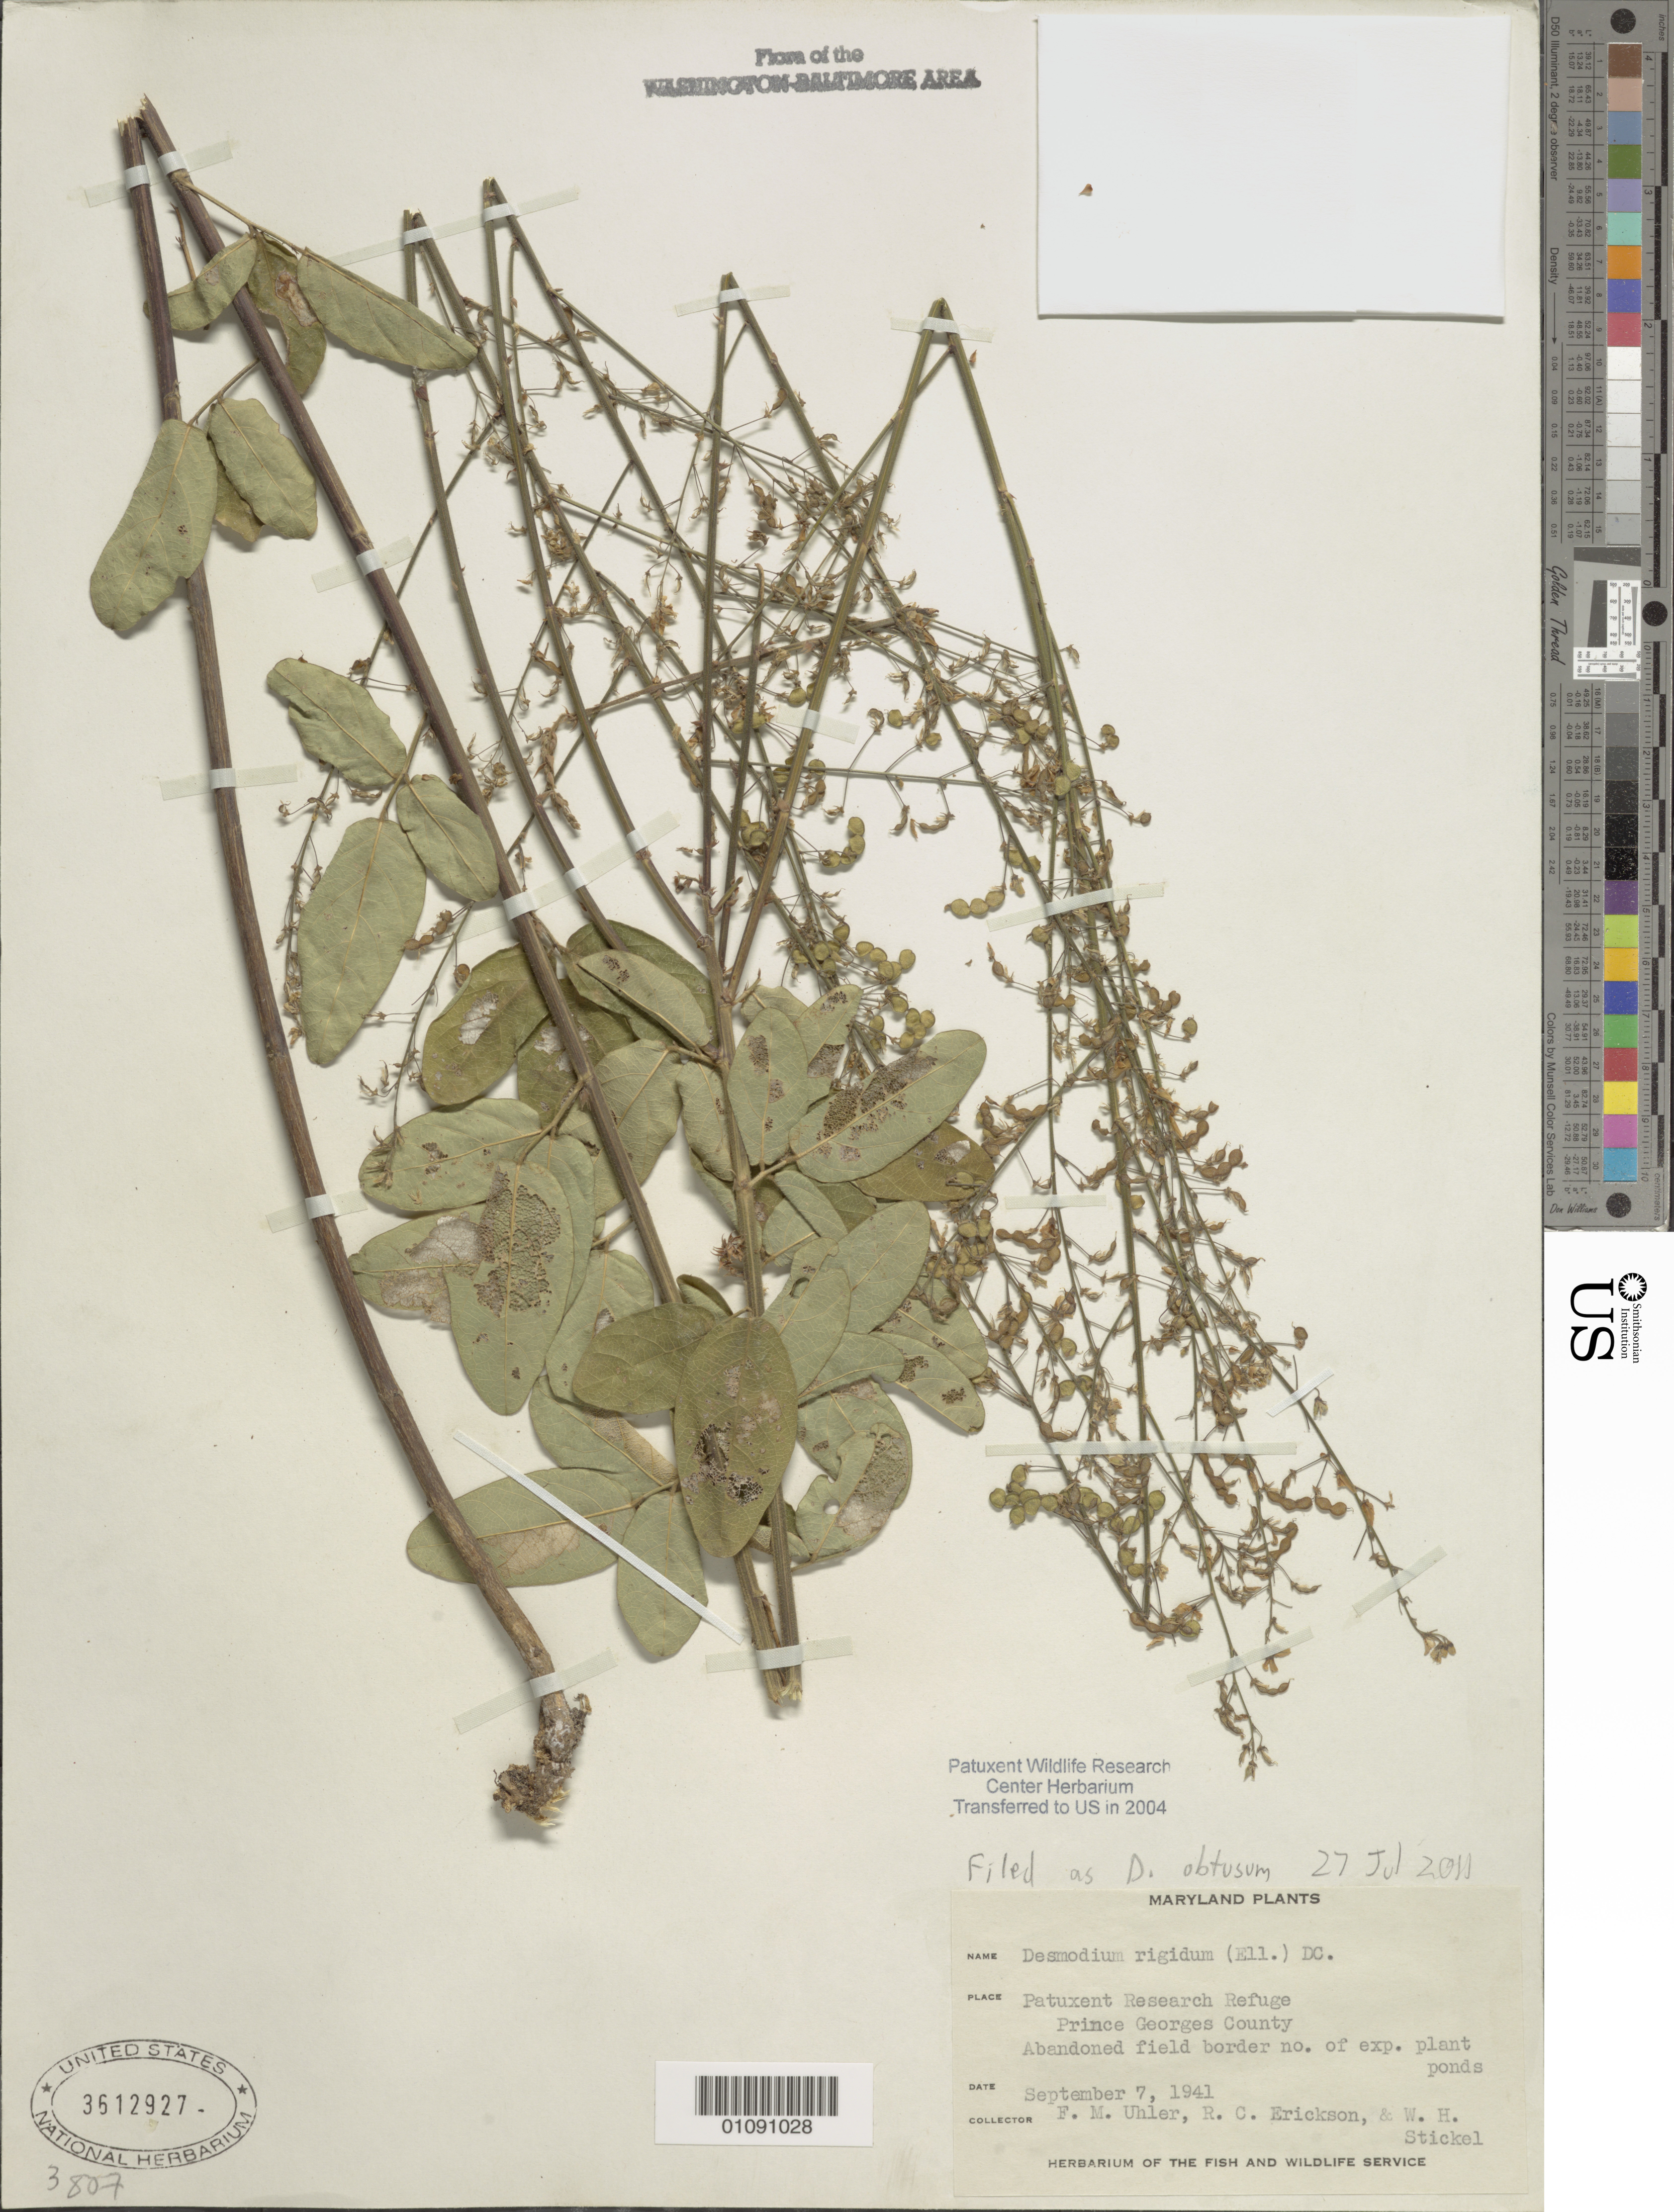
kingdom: Plantae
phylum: Tracheophyta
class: Magnoliopsida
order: Fabales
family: Fabaceae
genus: Desmodium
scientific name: Desmodium rigidum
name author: (Elliott) DC.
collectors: F. M. Uhler, R. Erickson & W. Stickel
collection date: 1941-09-07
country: United States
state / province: Maryland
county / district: Prince George's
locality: Patuxent Wildlife Refuge. N. of experimental plant ponds.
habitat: Abandoned field.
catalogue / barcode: US 3612927